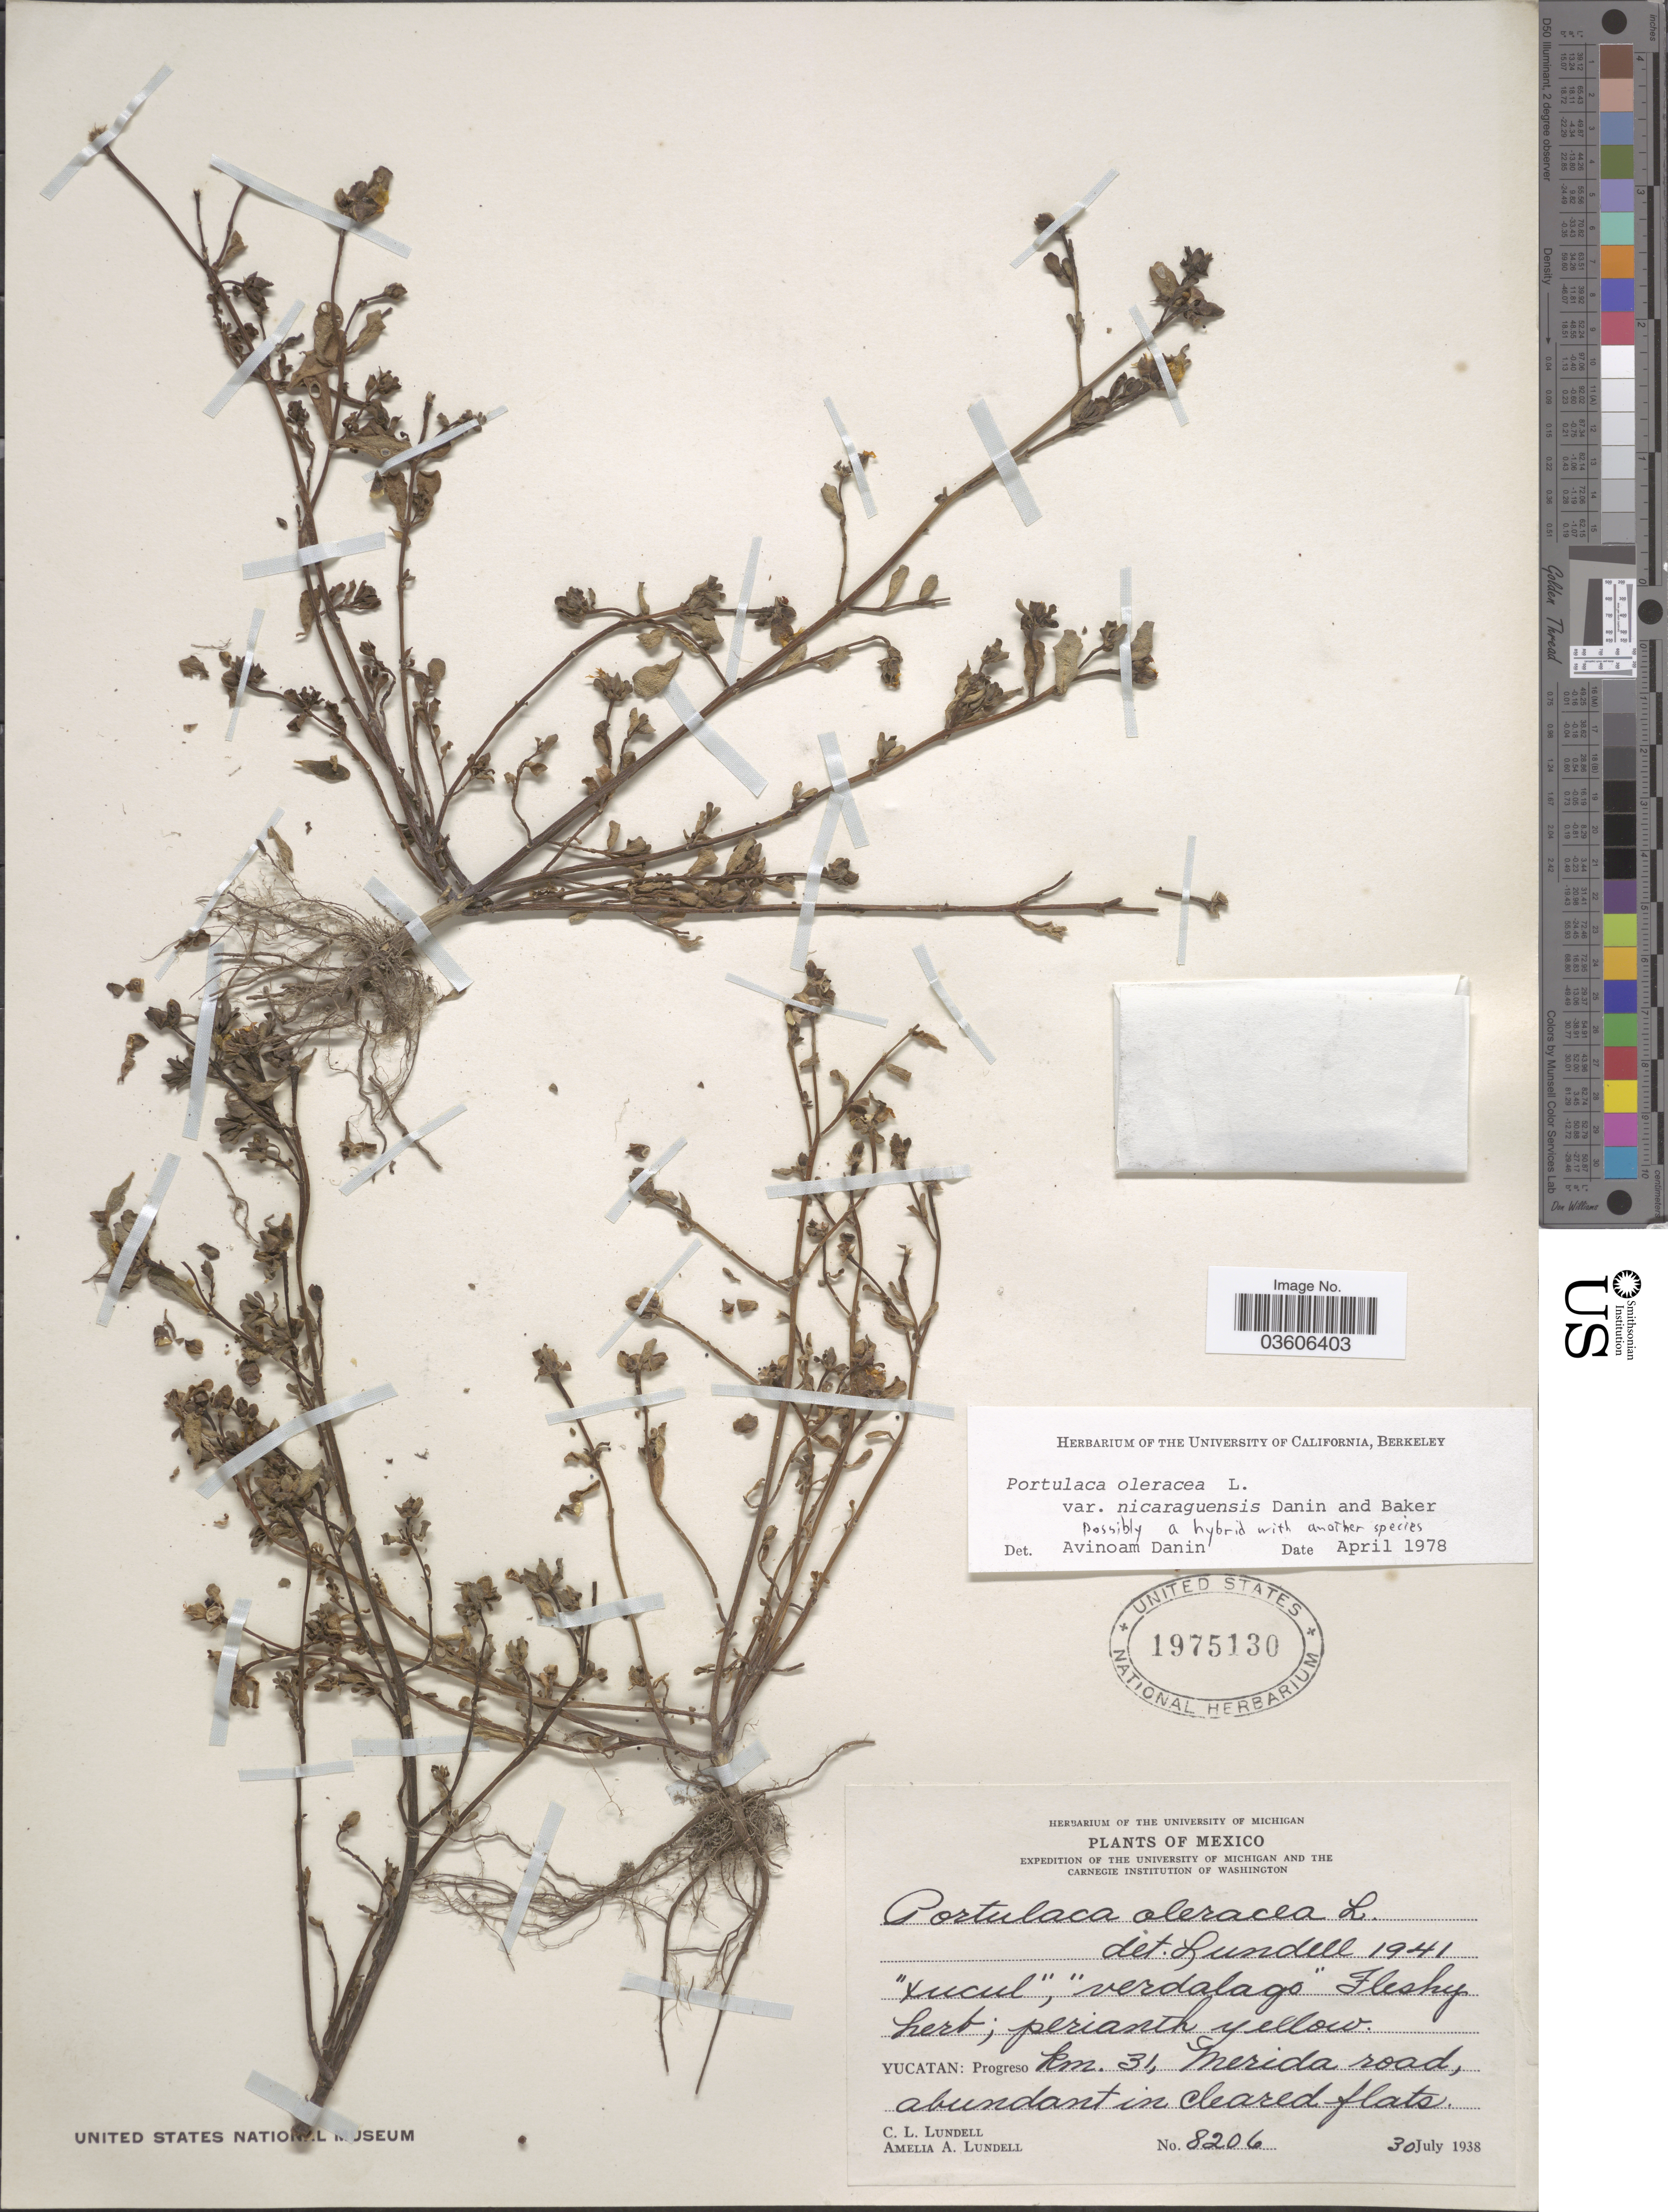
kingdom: Plantae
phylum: Tracheophyta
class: Magnoliopsida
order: Caryophyllales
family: Portulacaceae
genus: Portulaca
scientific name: Portulaca oleracea var. nicaraguensis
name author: Danin & H.G. Baker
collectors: C. L. Lundell & A. A. Lundell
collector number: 8206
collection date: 1938-07-30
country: Mexico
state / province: Yucatán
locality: Progreso km. 31, Merida road.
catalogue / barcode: US 1975130